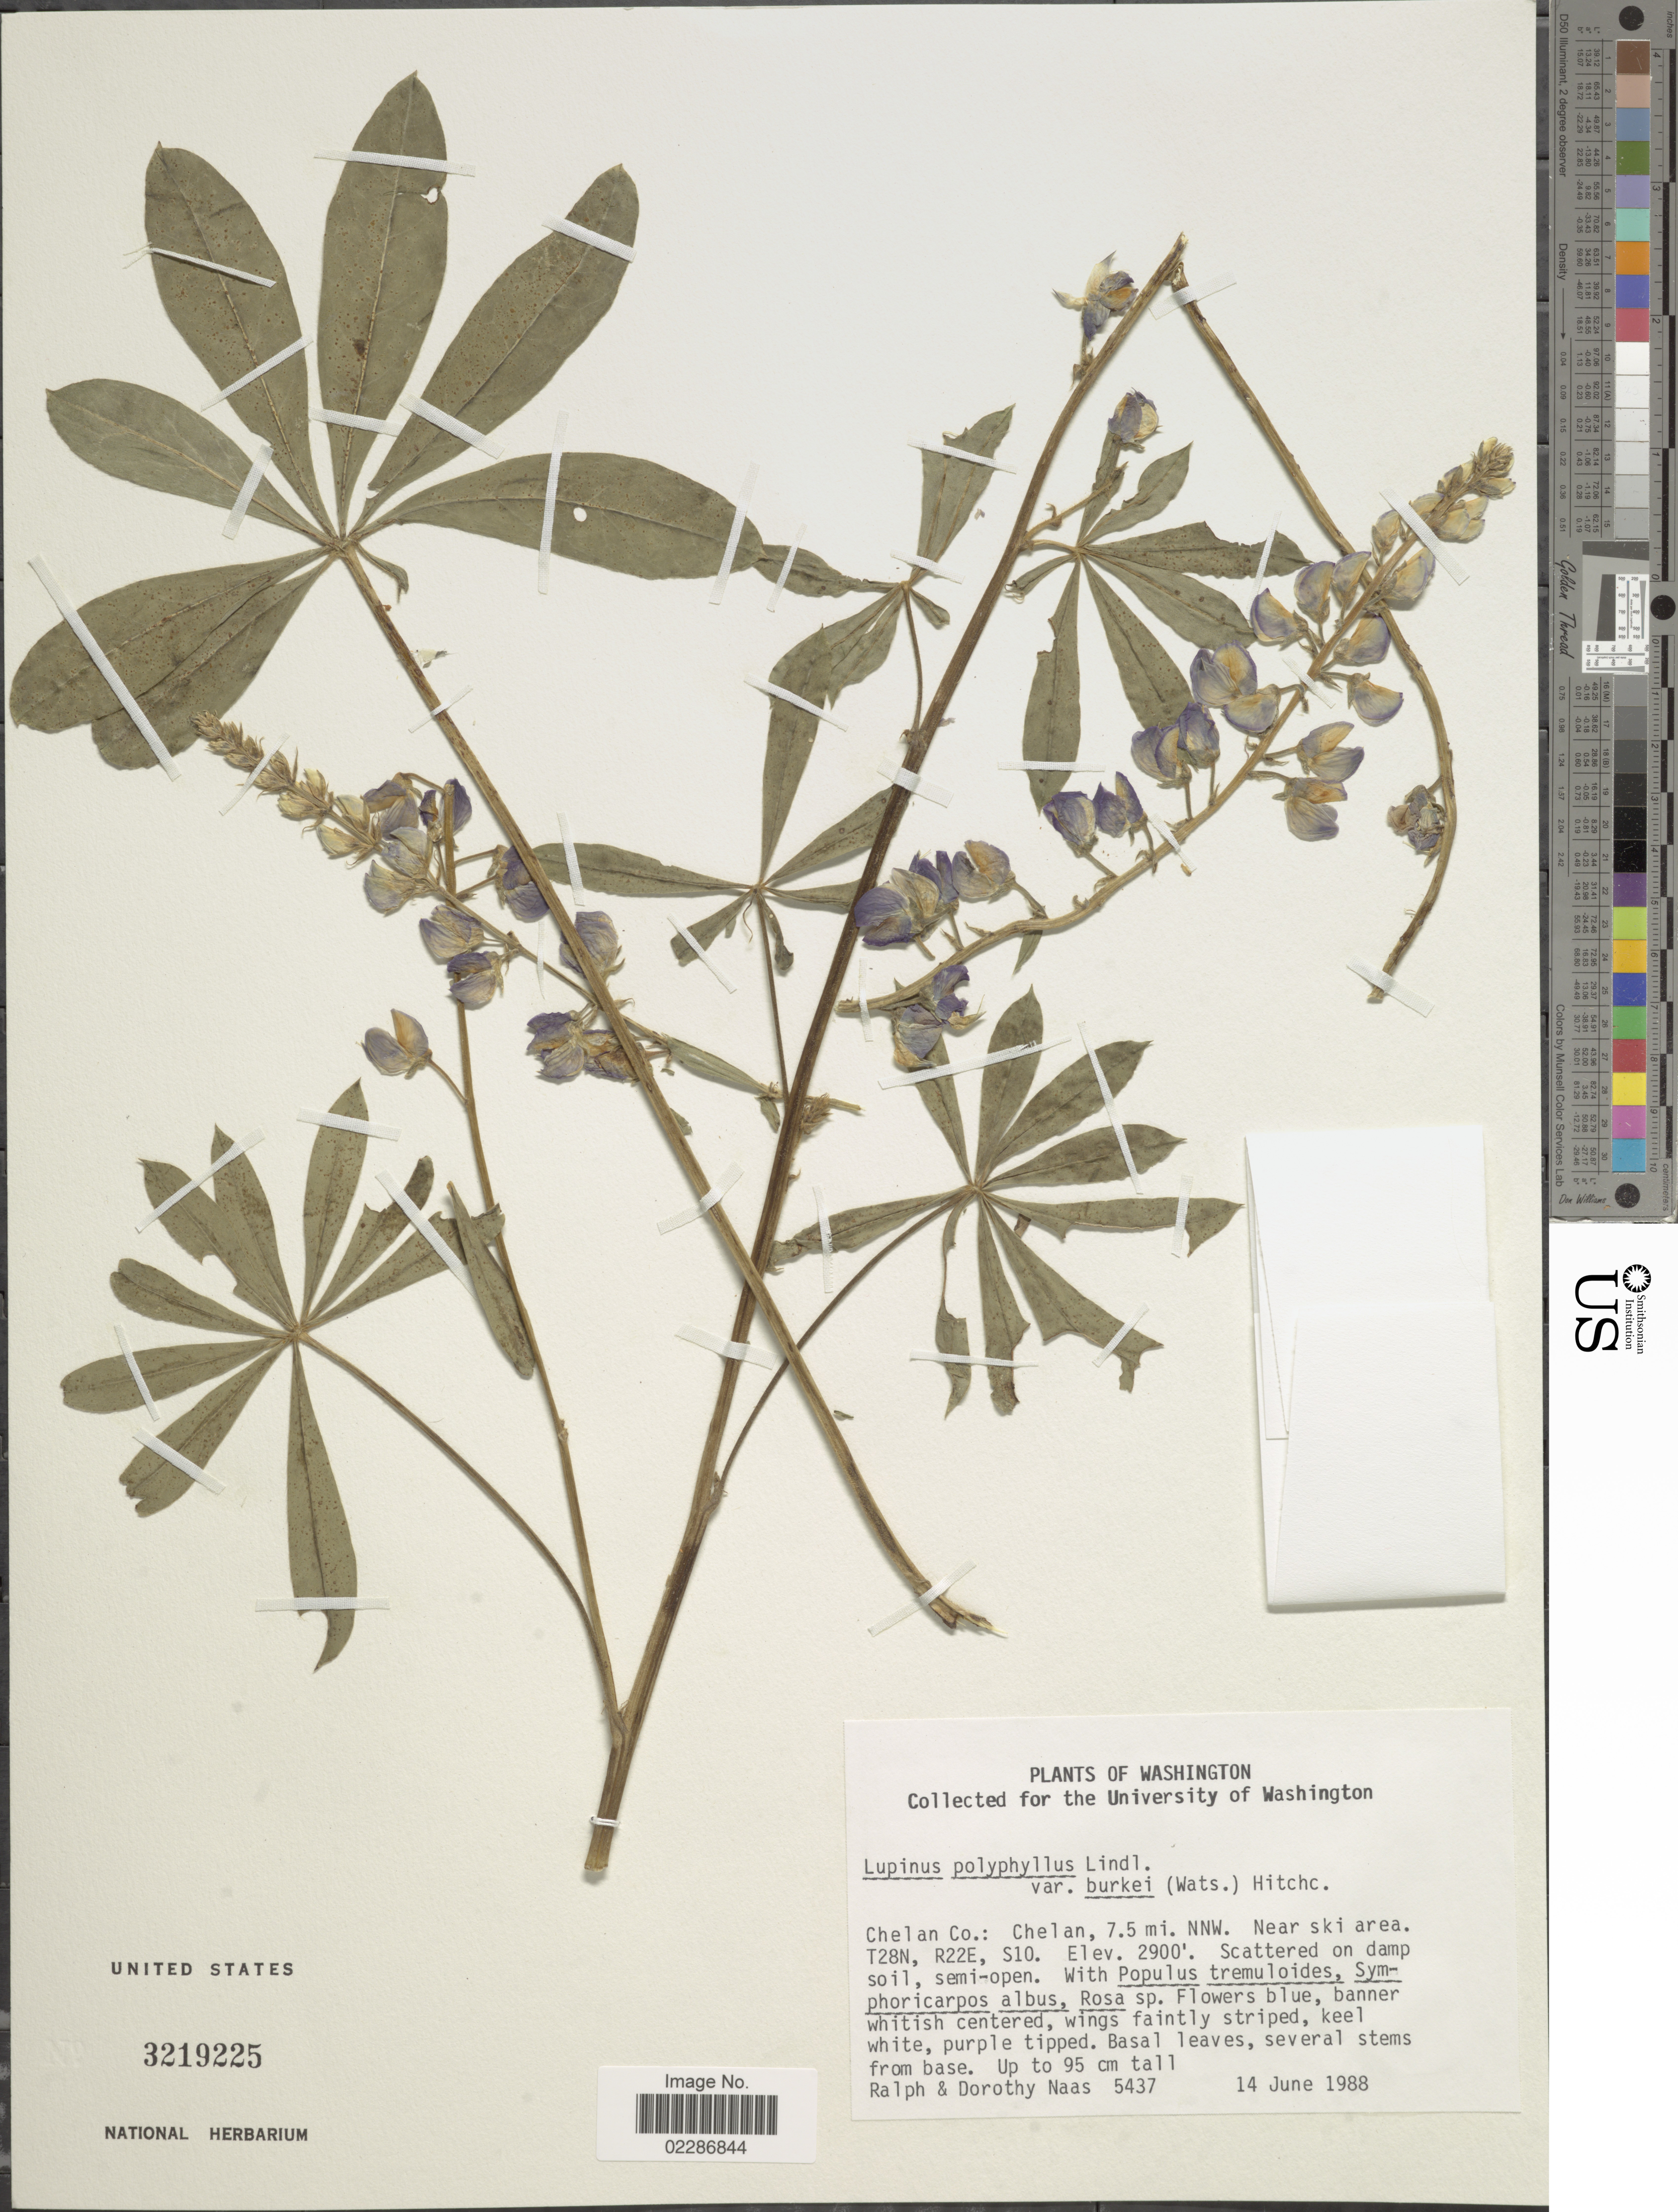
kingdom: Plantae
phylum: Tracheophyta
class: Magnoliopsida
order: Fabales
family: Fabaceae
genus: Lupinus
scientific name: Lupinus polyphyllus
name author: Lindl.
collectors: R. Naas & D. Naas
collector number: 5437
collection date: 1988-06-14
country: United States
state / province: Washington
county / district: Chelan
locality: Chelan Co: Chelan, 7.5 mi NNW. Near ski area. T28N, R22E, S10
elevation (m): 884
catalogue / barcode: US 3219225